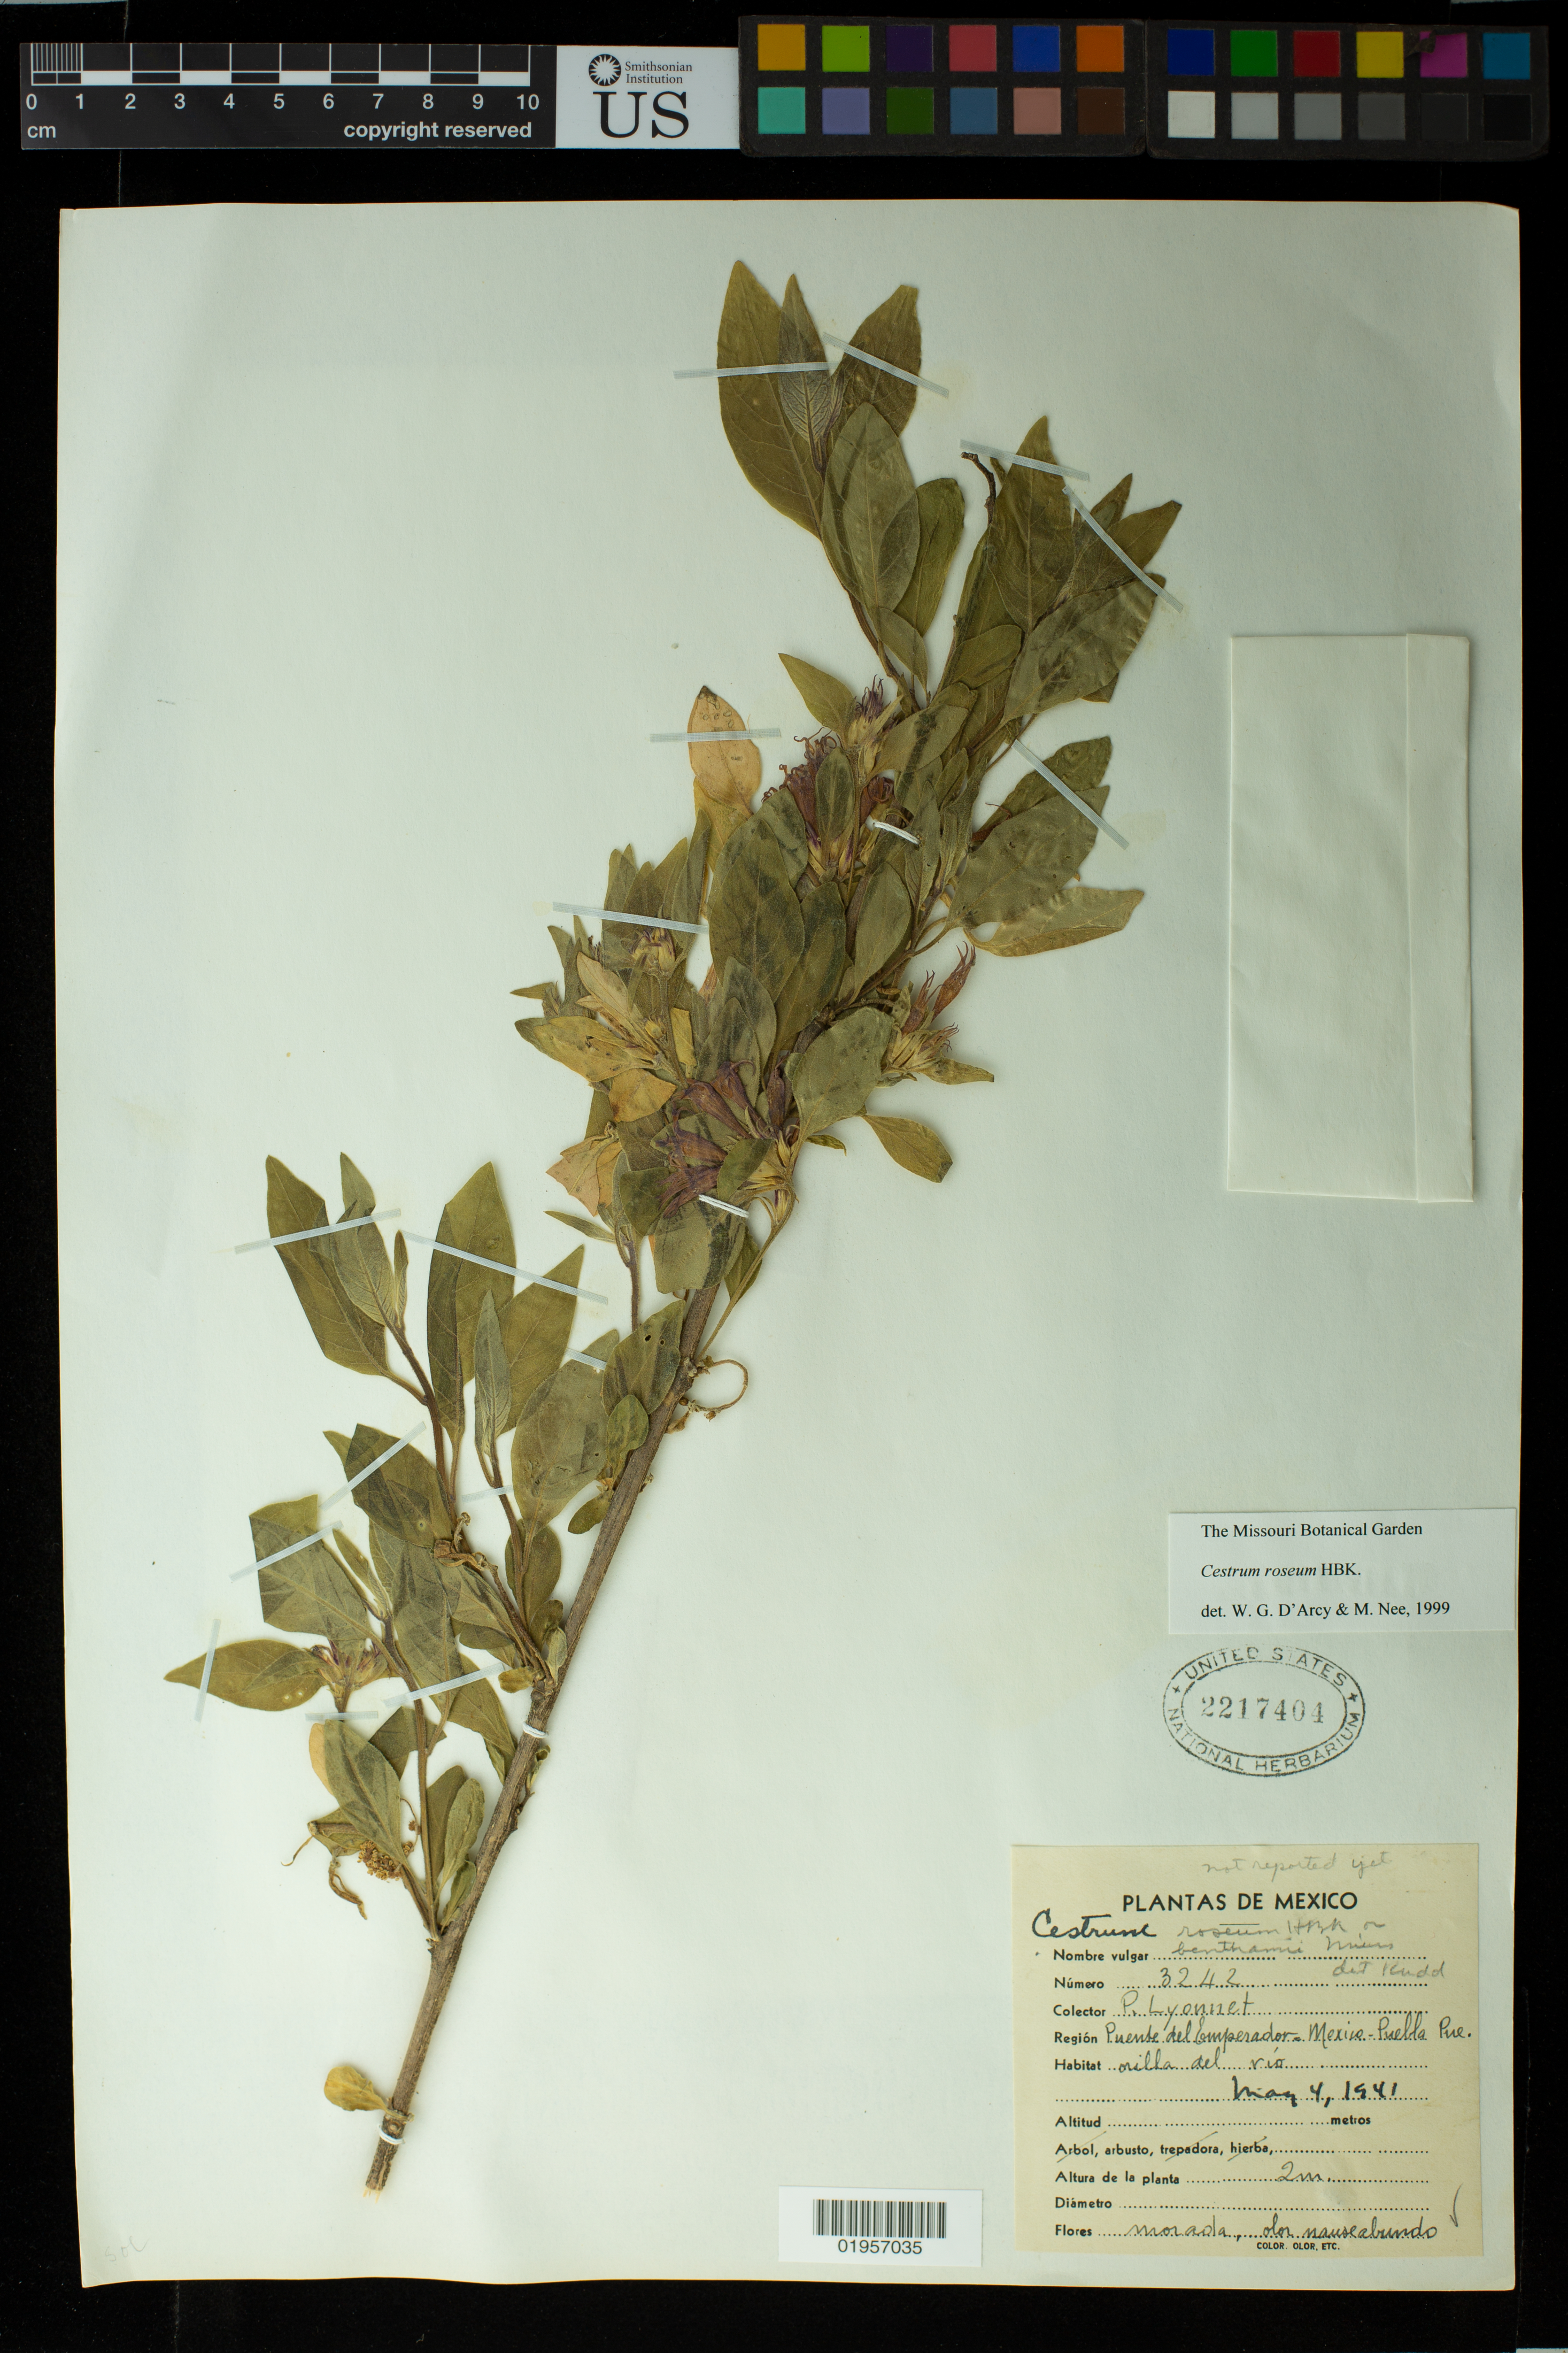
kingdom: Plantae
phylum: Tracheophyta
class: Magnoliopsida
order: Solanales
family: Solanaceae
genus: Cestrum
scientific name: Cestrum roseum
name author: Kunth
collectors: P. Lyonnet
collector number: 3242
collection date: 1941-05-04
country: Mexico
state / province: Puebla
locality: Región Puente del Emperador, Mexico-Puebla, Pue., orilla del rio.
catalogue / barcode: US 2217404